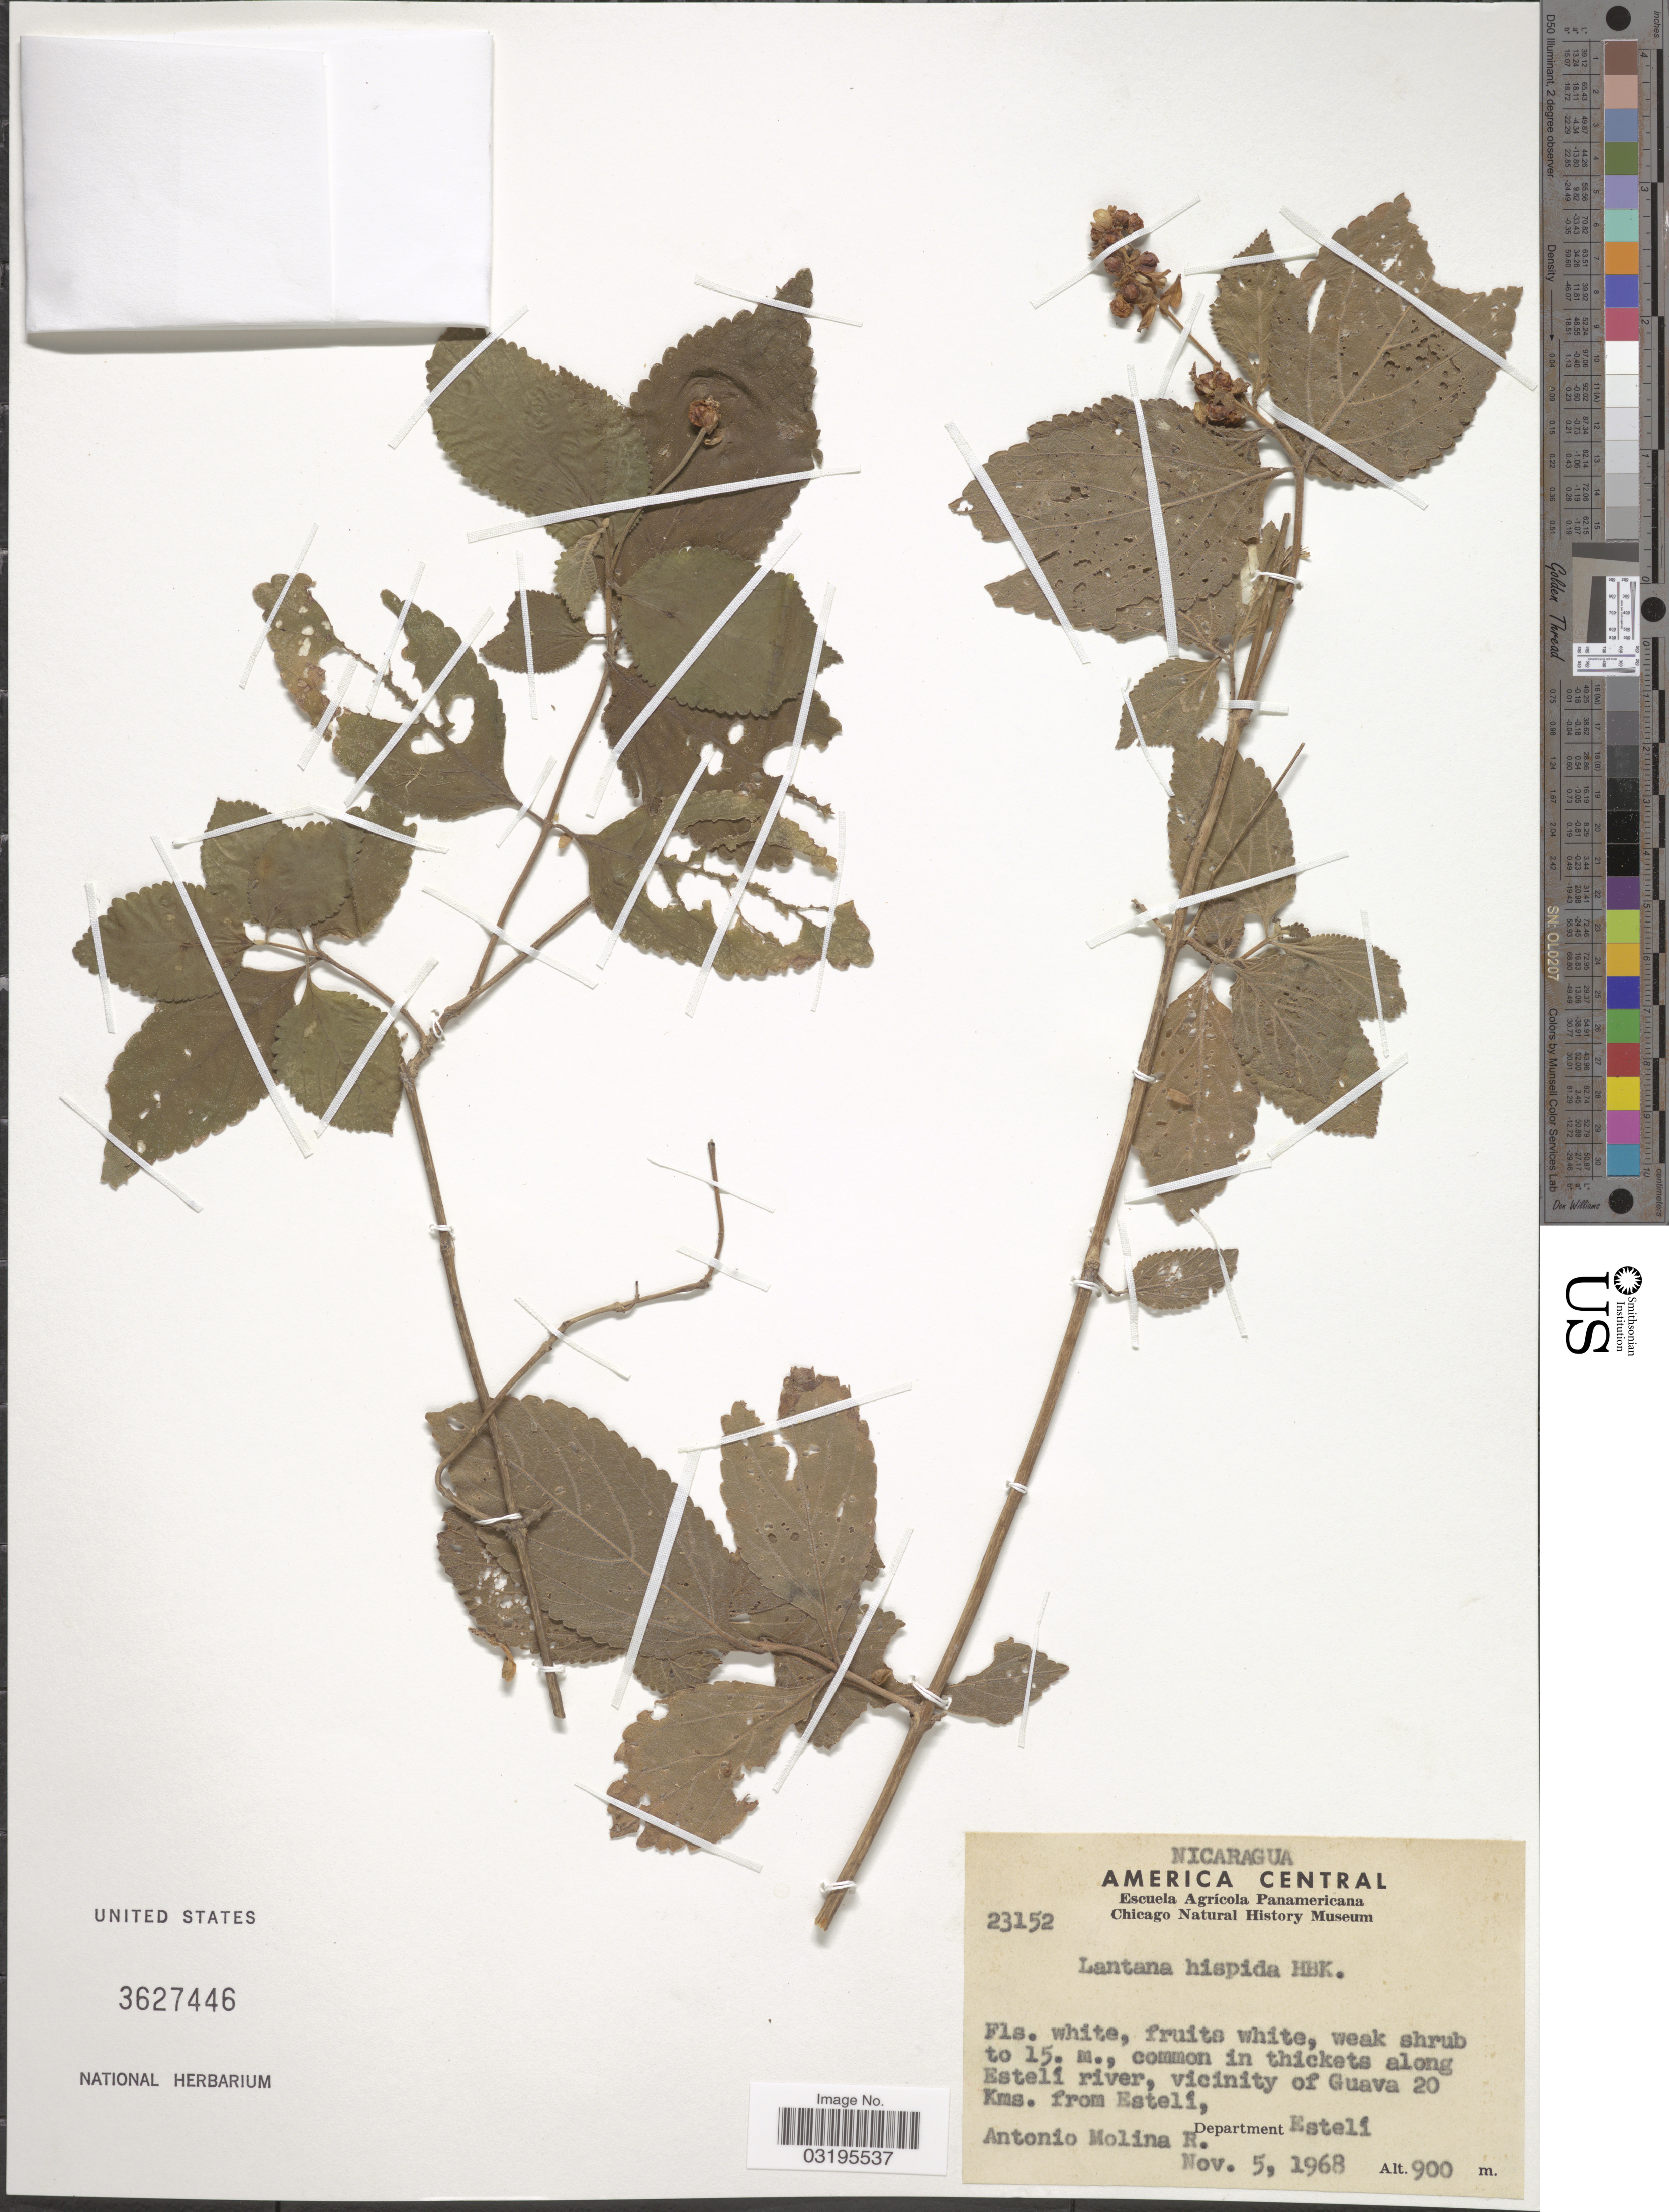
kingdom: Plantae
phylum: Tracheophyta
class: Magnoliopsida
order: Lamiales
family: Verbenaceae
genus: Lantana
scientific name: Lantana hispida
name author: Kunth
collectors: A. Molina R.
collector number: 23152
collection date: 1968-11-05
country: Nicaragua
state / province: Esteli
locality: Common in thickets along Estelí river, vicinity of Gueva 20 Kms. from Estelí, Department Estelí.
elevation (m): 900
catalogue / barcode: US 3627446